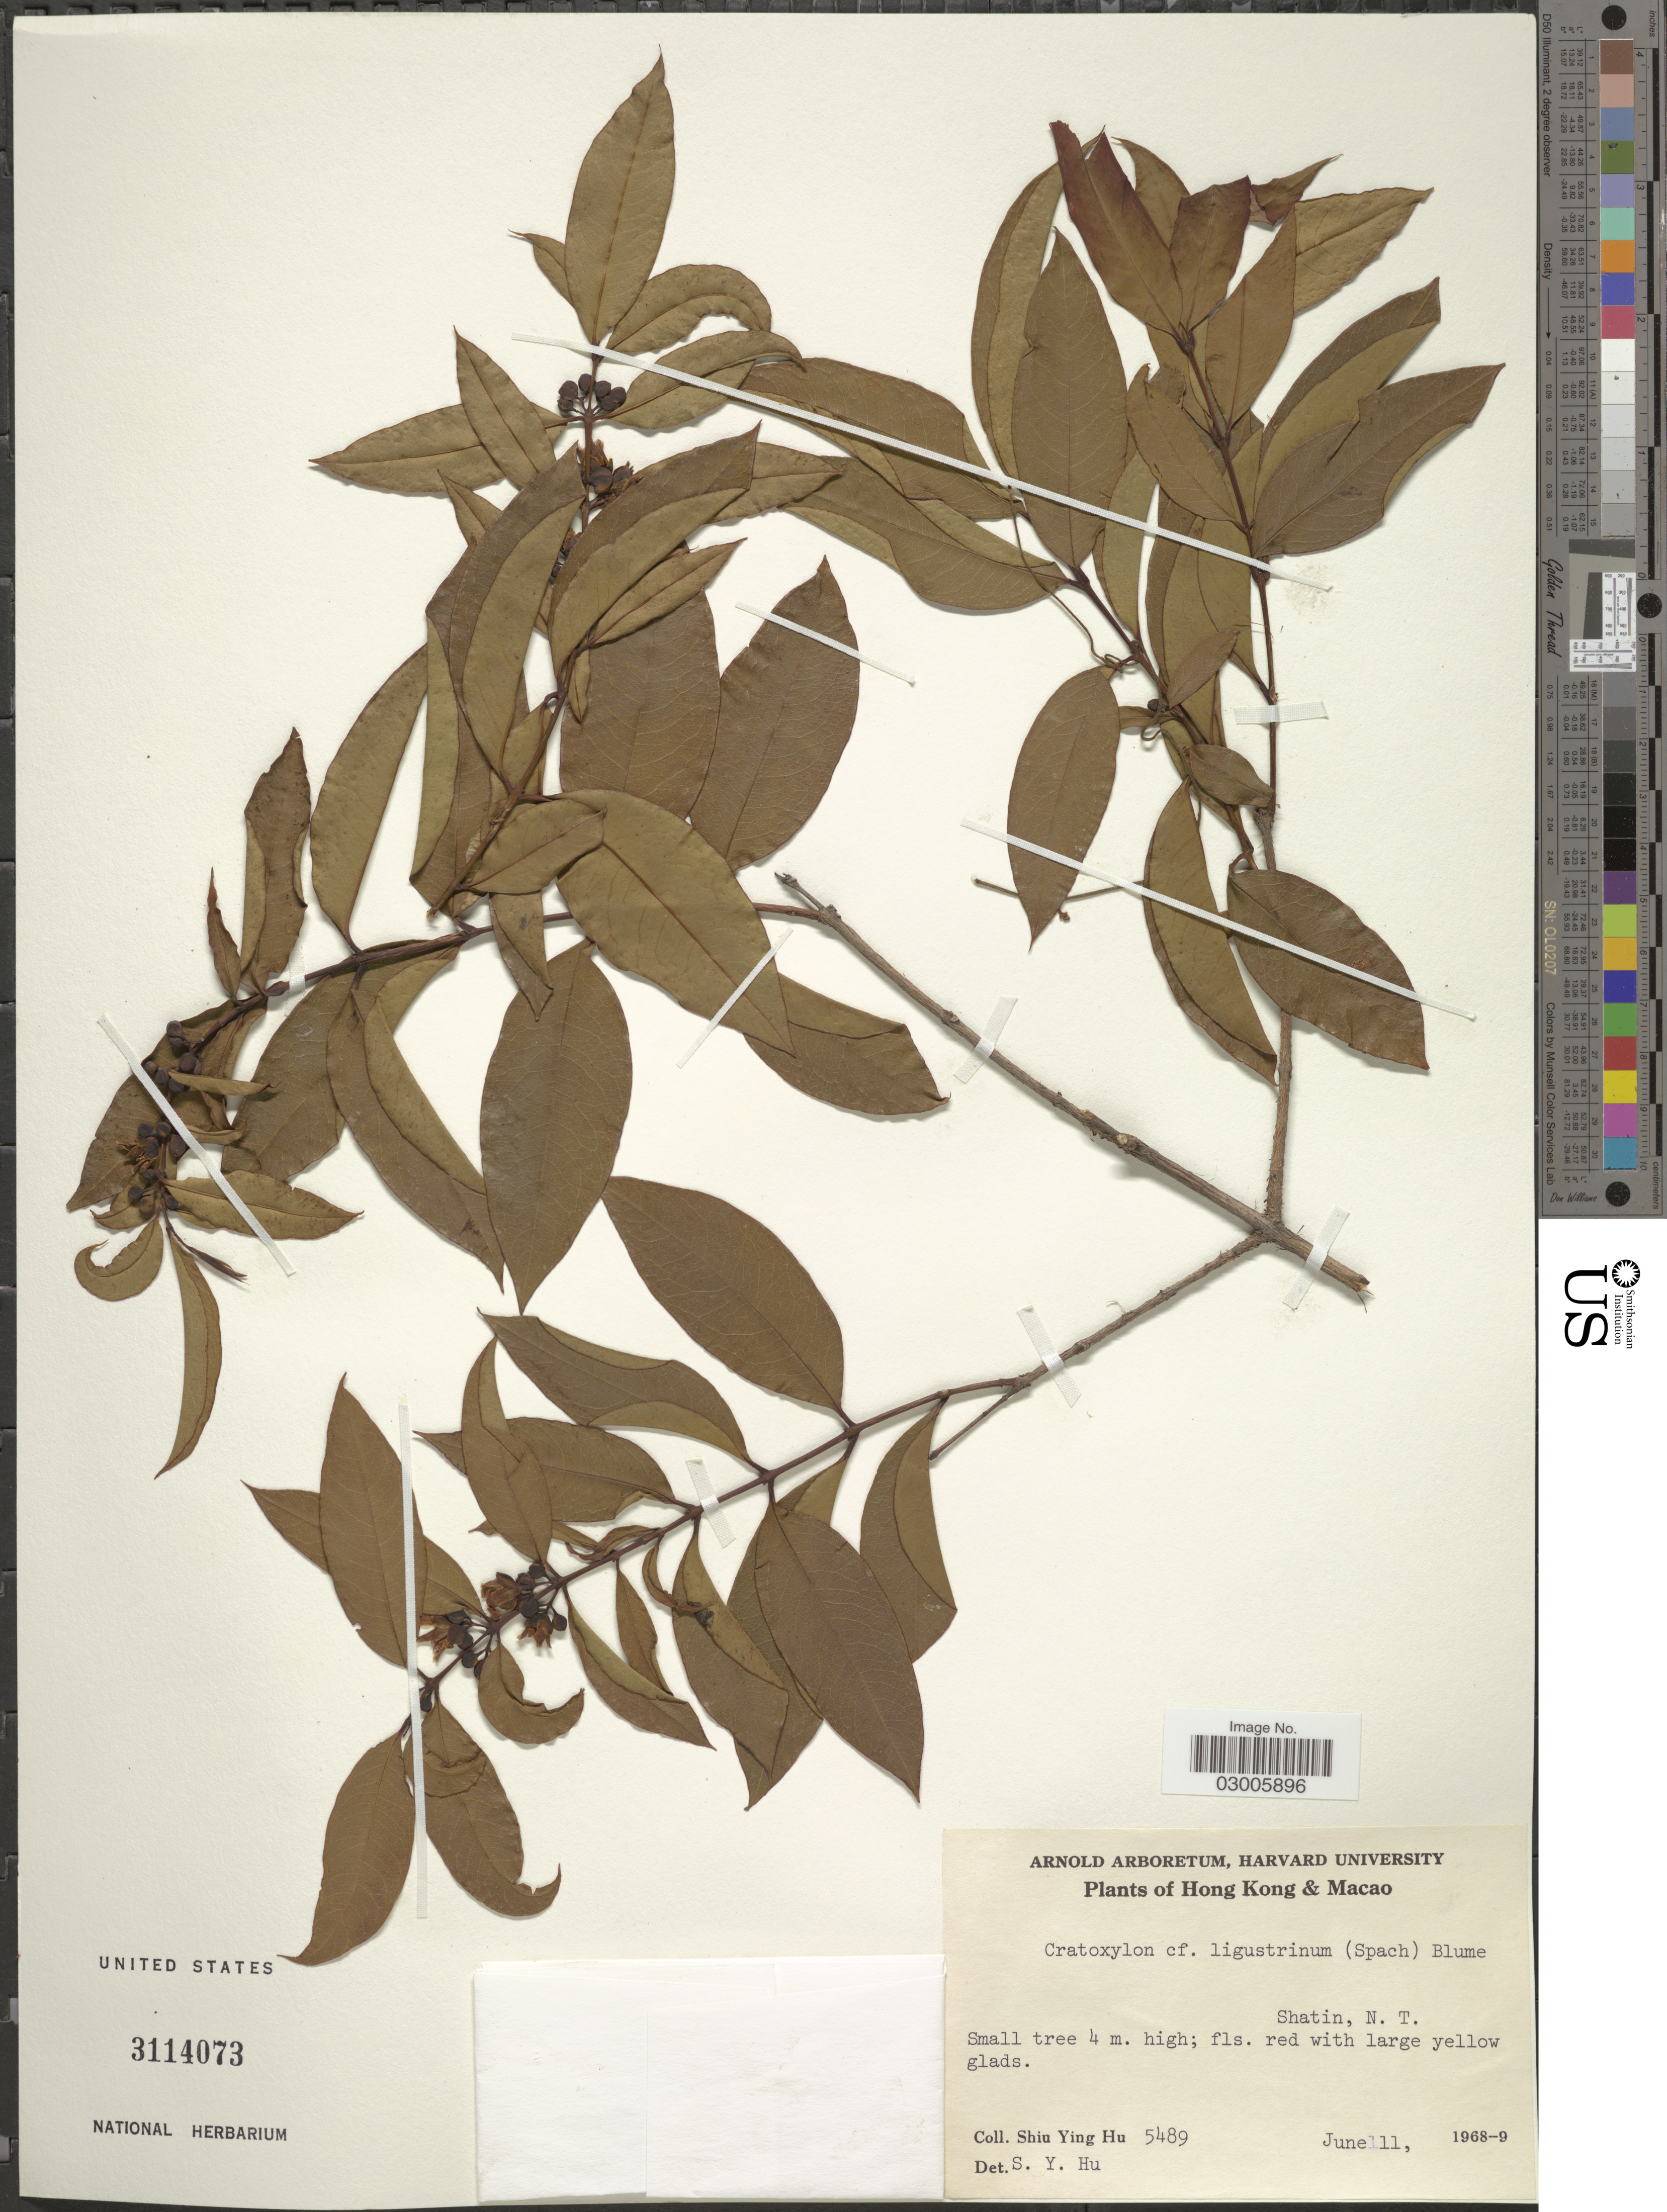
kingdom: Plantae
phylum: Tracheophyta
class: Magnoliopsida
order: Malpighiales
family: Hypericaceae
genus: Cratoxylum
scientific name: Cratoxylum ligustrinum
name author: (Spach) Blume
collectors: S. Y. Hu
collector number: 5489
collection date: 1968-06-11/1969-06-11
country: China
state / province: Hong Kong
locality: Hong Kong & Macao. Shatin, N.T.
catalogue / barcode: US 3114073